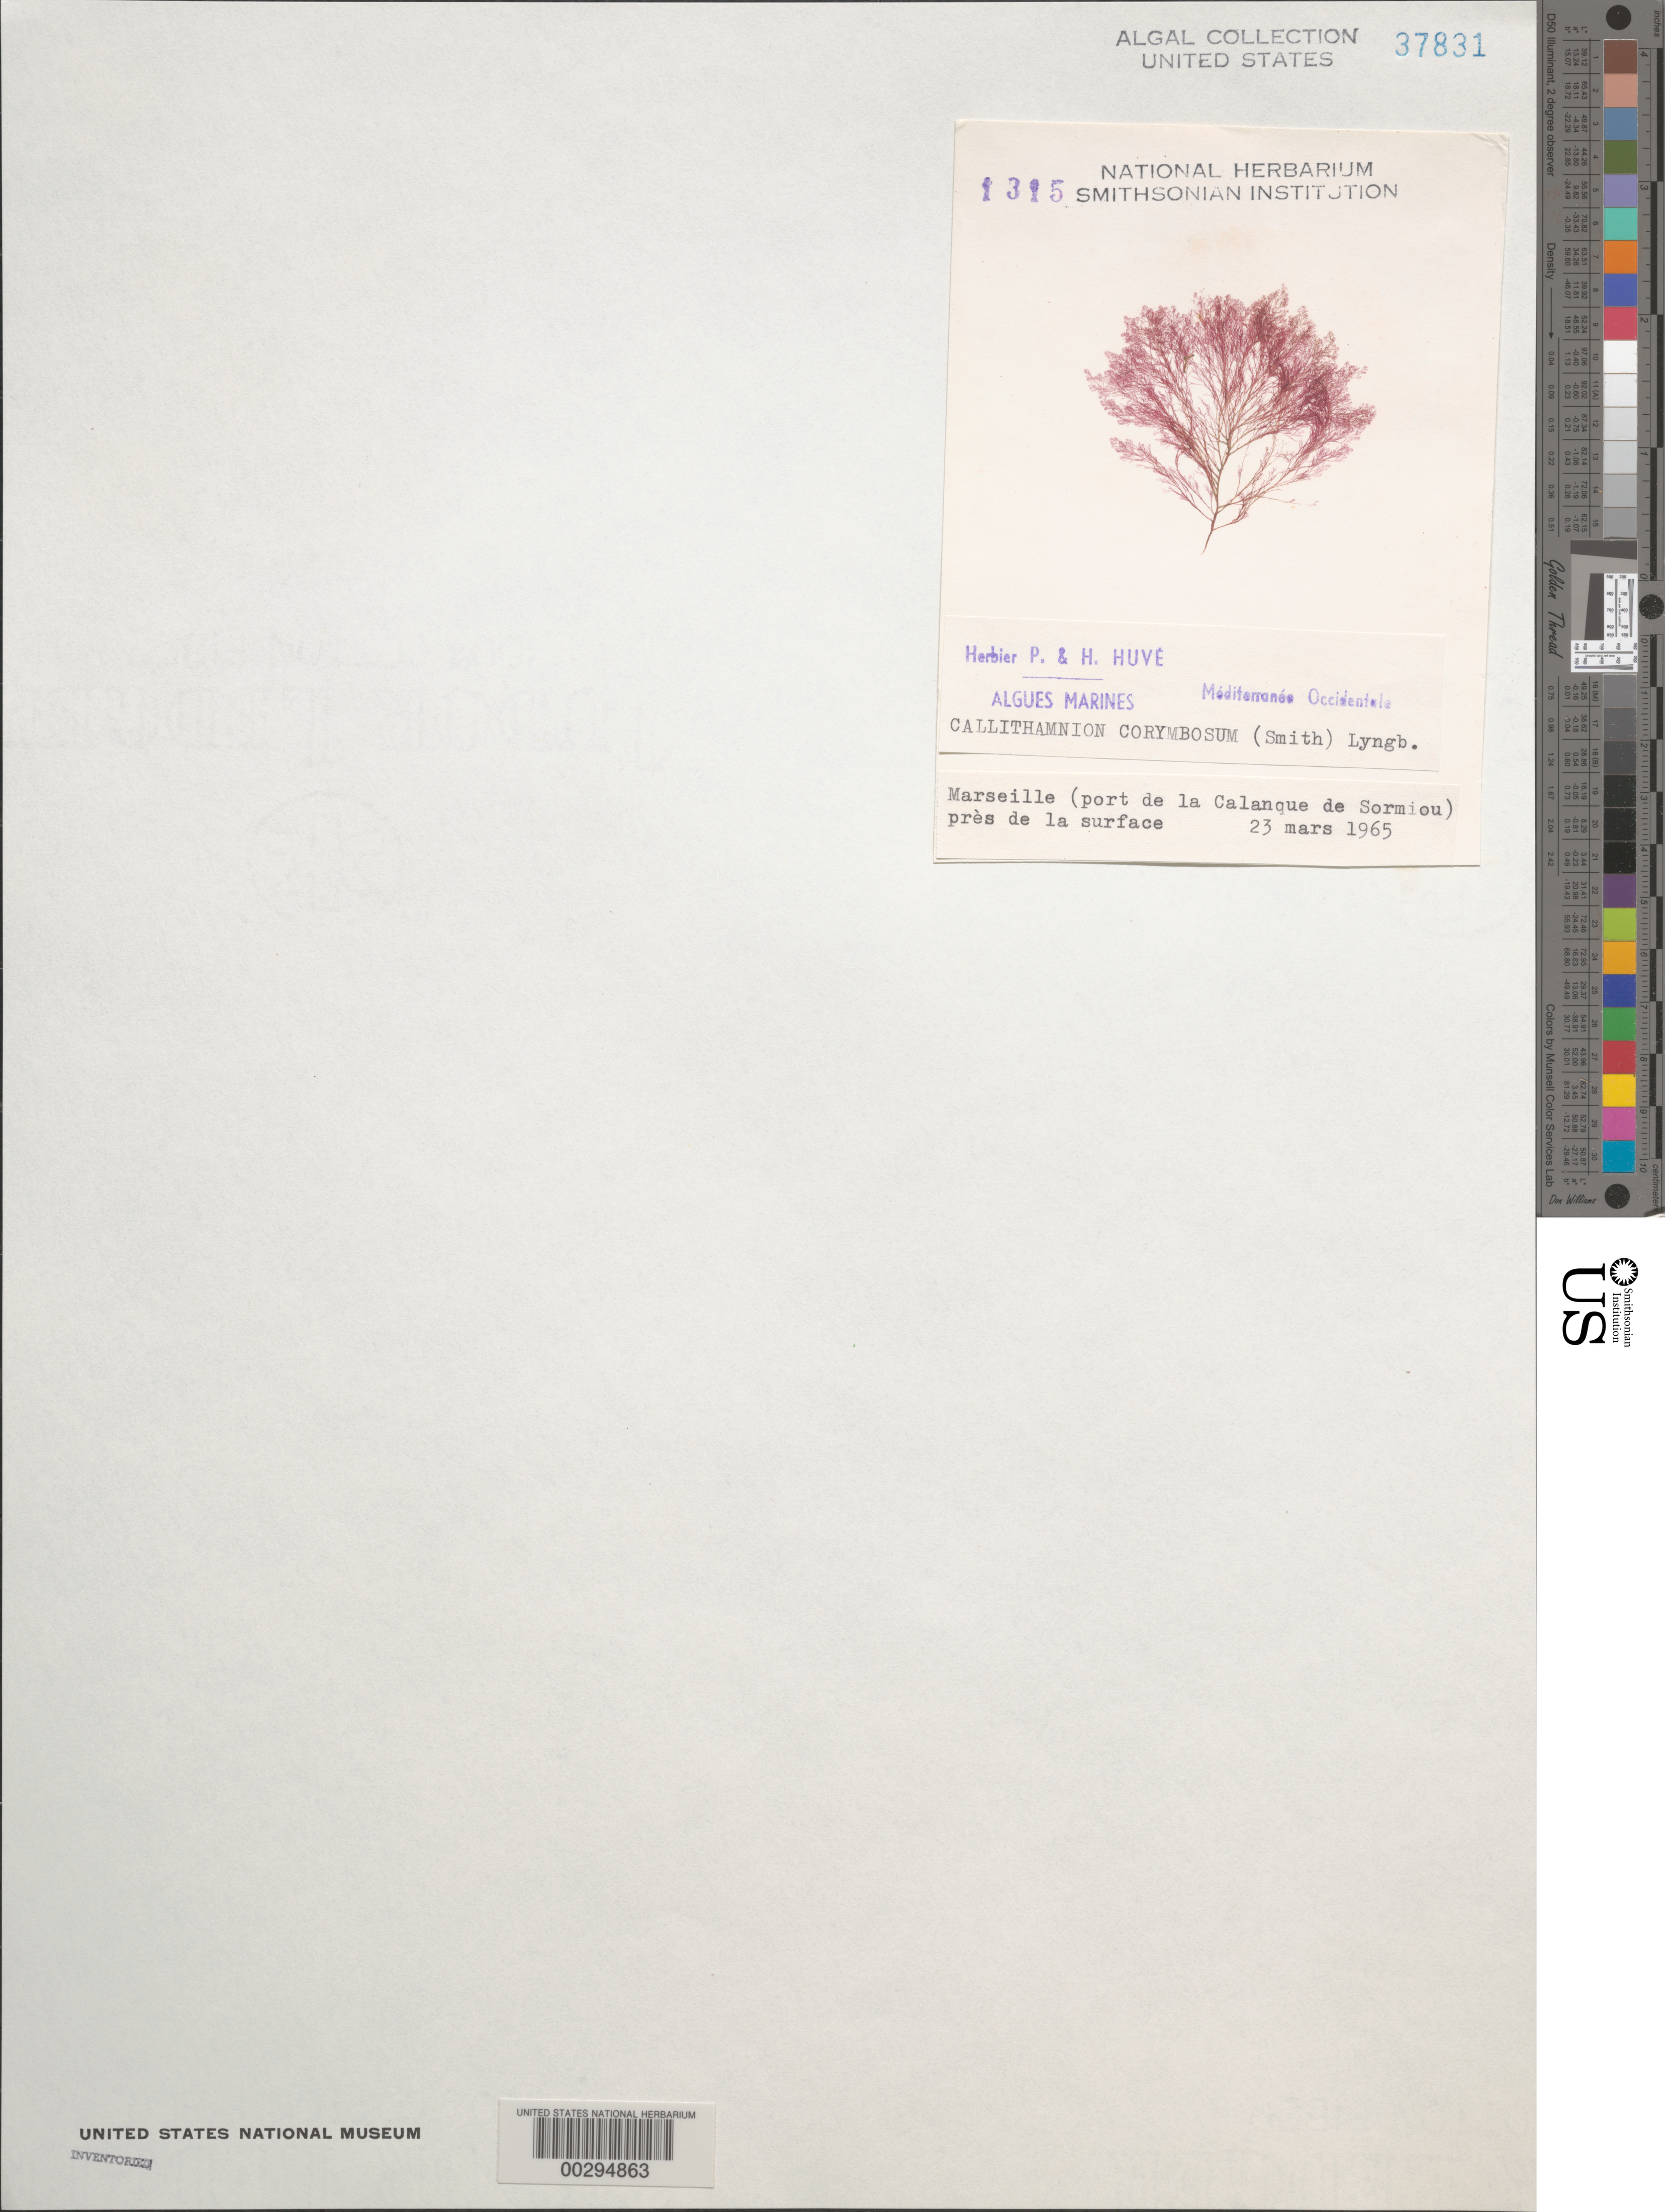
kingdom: Plantae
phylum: Rhodophyta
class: Florideophyceae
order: Ceramiales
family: Callithamniaceae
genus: Callithamnion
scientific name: Callithamnion corymbosum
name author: (Sm.) Lyngb.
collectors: P. Huve & H. Huve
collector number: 1315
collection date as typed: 23 Mar 1965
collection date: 1965-03-23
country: France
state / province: Provence-Alpes-Côte d'Azur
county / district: Bouches-du-Rhône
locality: Marseille, Calanque de Sormiou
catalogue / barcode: US 37831